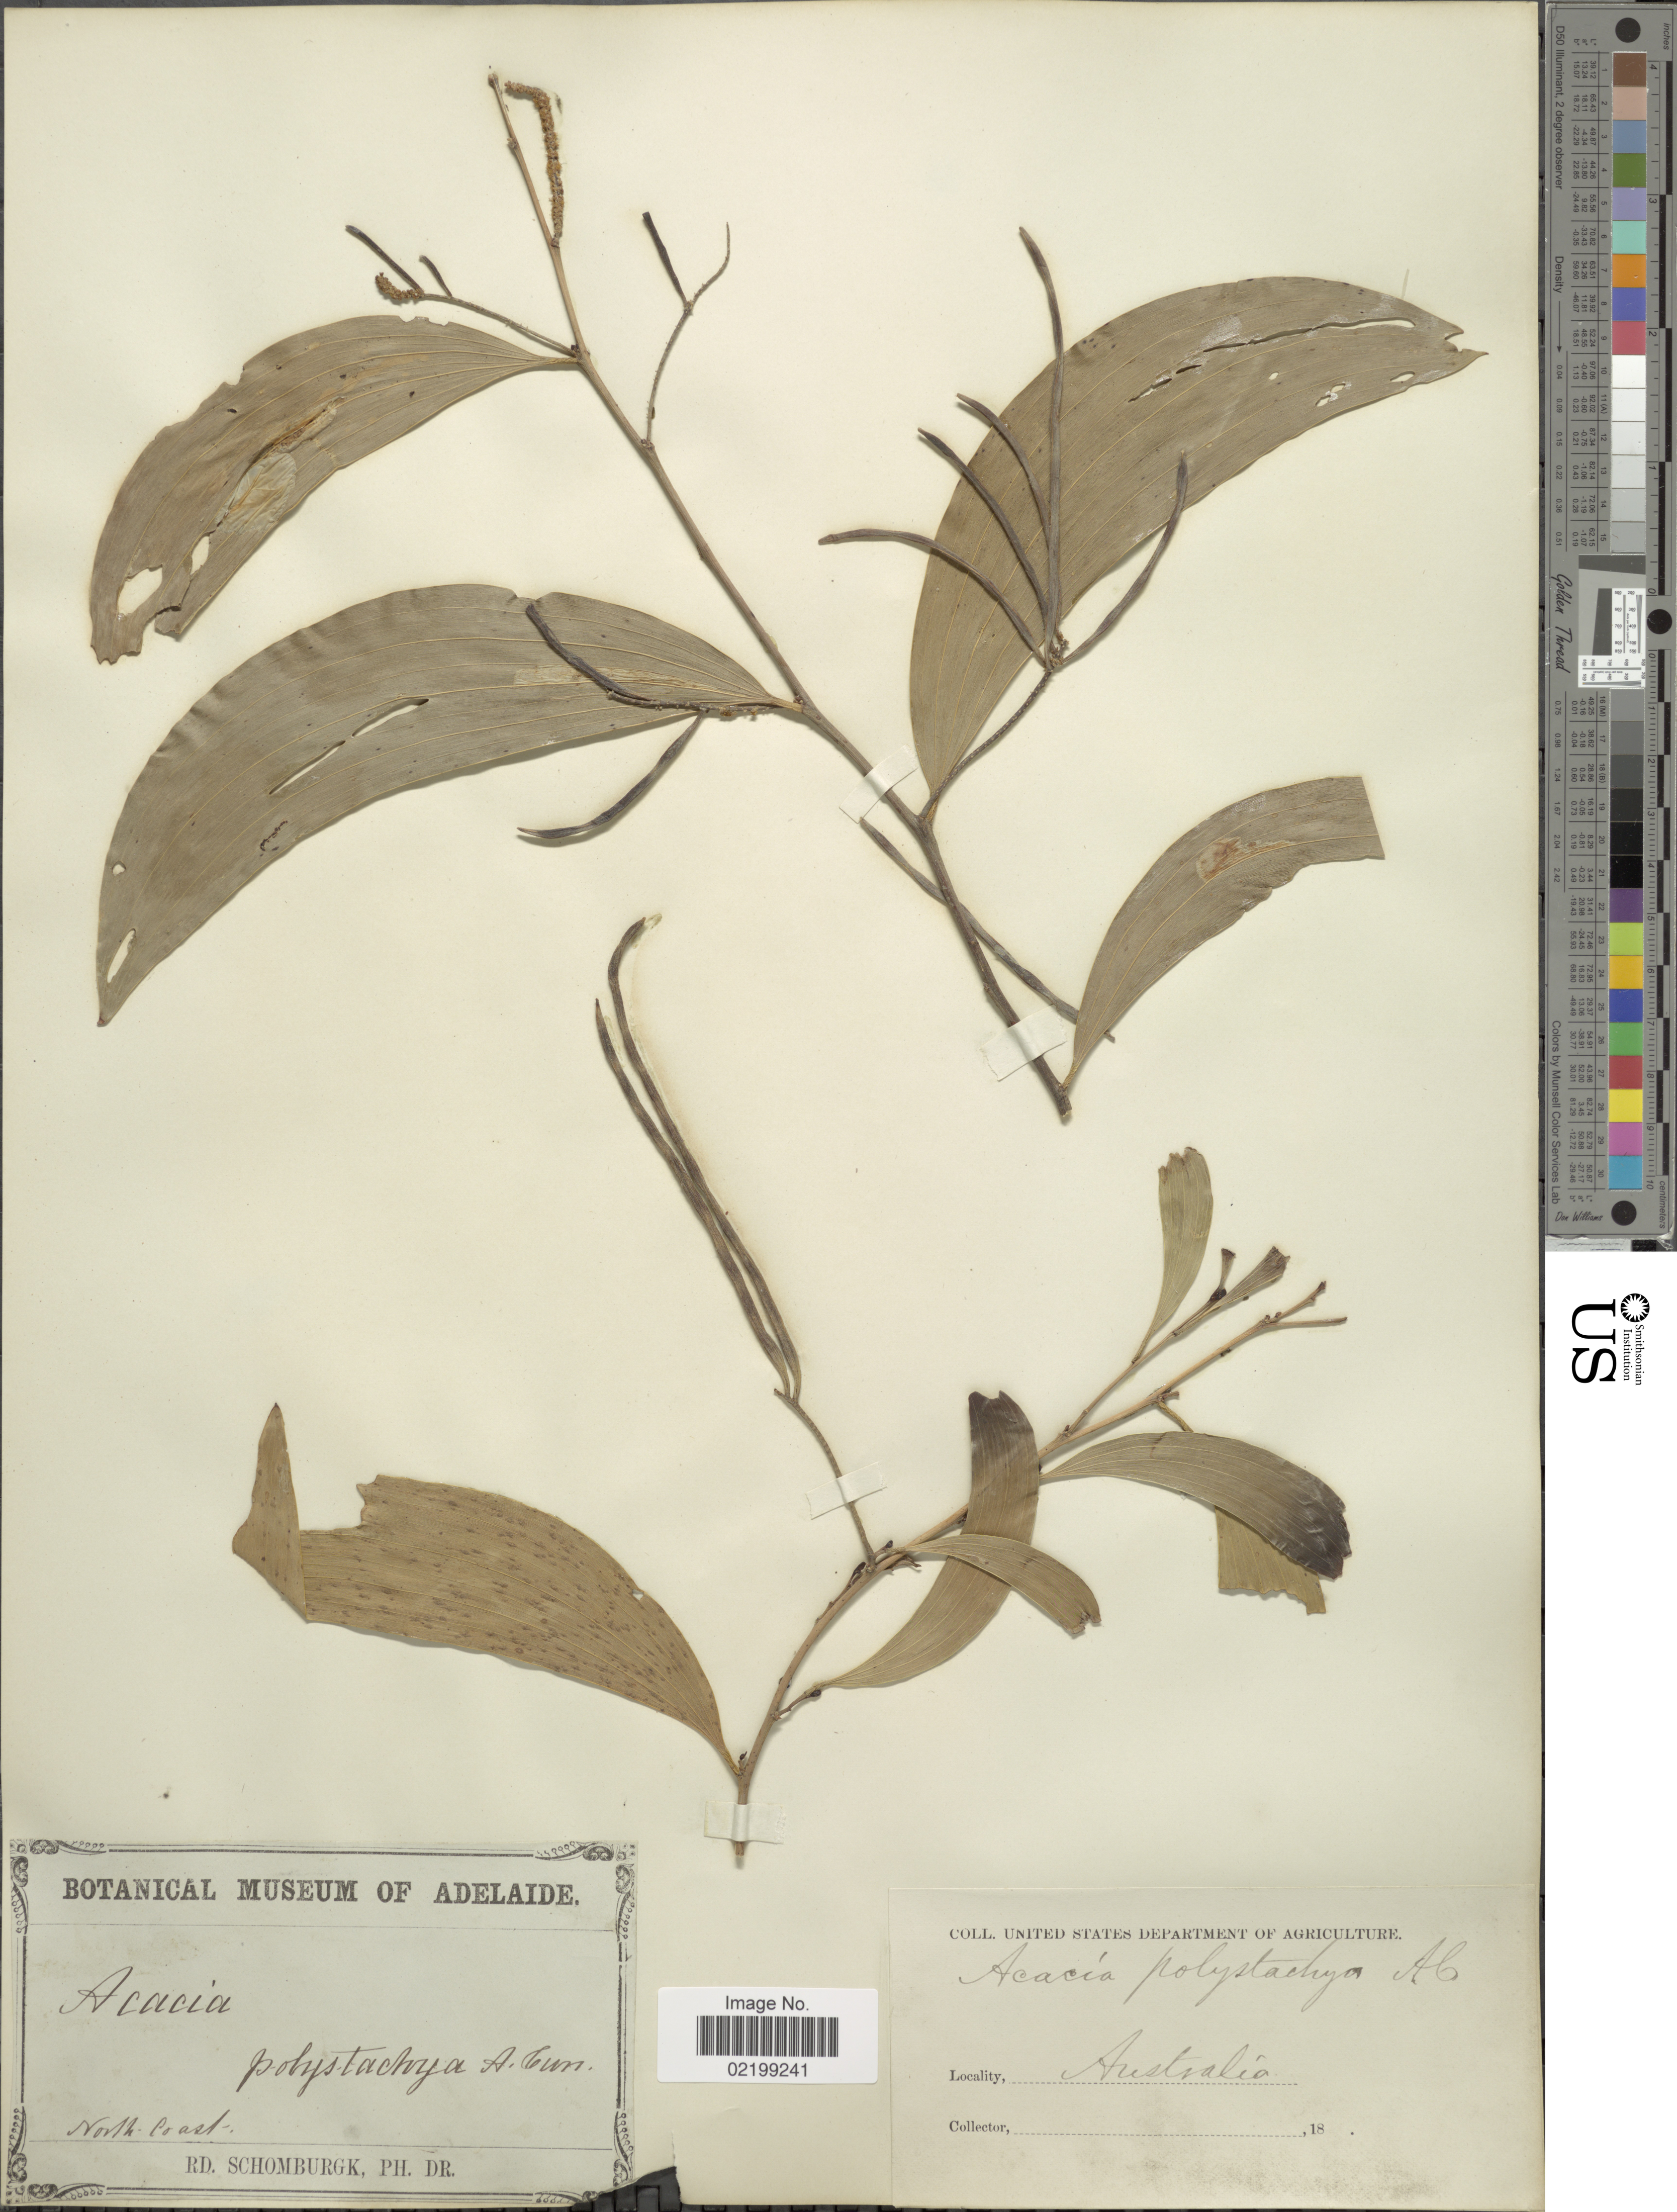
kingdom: Plantae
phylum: Tracheophyta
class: Magnoliopsida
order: Fabales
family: Fabaceae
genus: Acacia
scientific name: Acacia polystachya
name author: A. Cunn. ex Benth.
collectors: M. R. Schomburgk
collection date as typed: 18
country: Australia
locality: North Coast